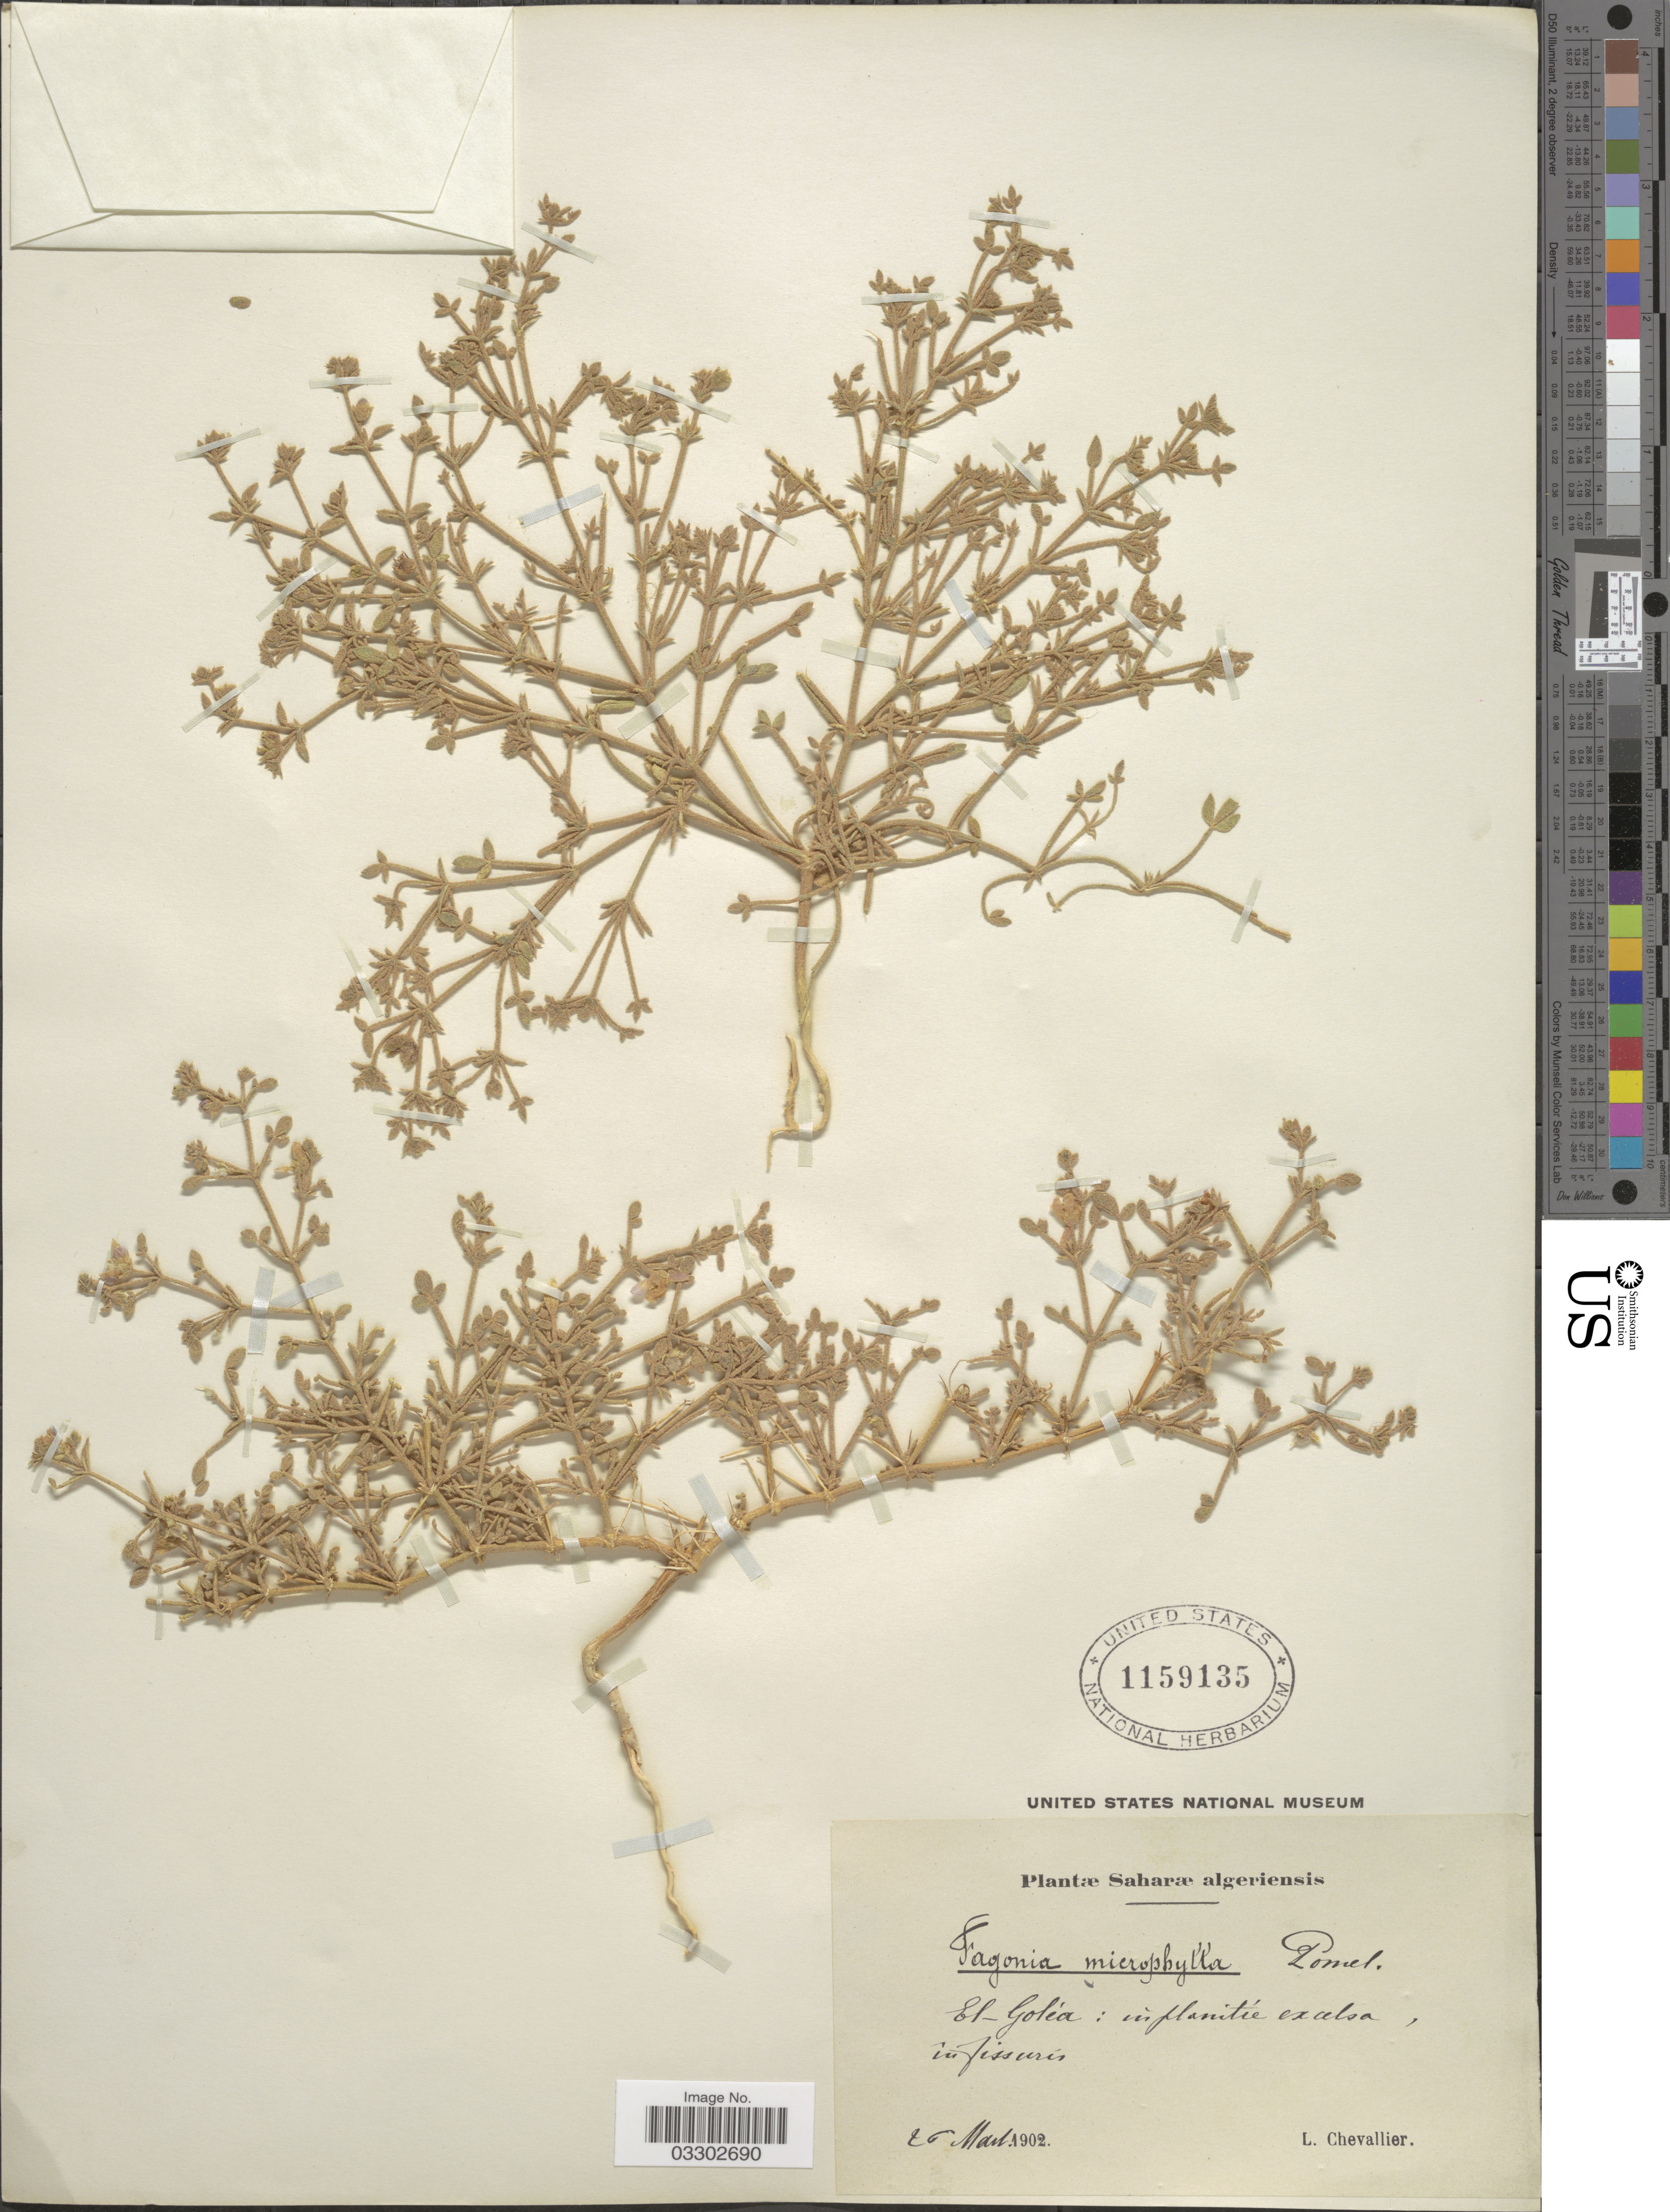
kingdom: Plantae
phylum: Tracheophyta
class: Magnoliopsida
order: Zygophyllales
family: Zygophyllaceae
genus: Fagonia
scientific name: Fagonia microphylla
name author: Pomel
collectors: L. Chevallier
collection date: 1902-03-26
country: Algeria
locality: Saharæ algeriensis. El-Goléa.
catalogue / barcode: US 1159135